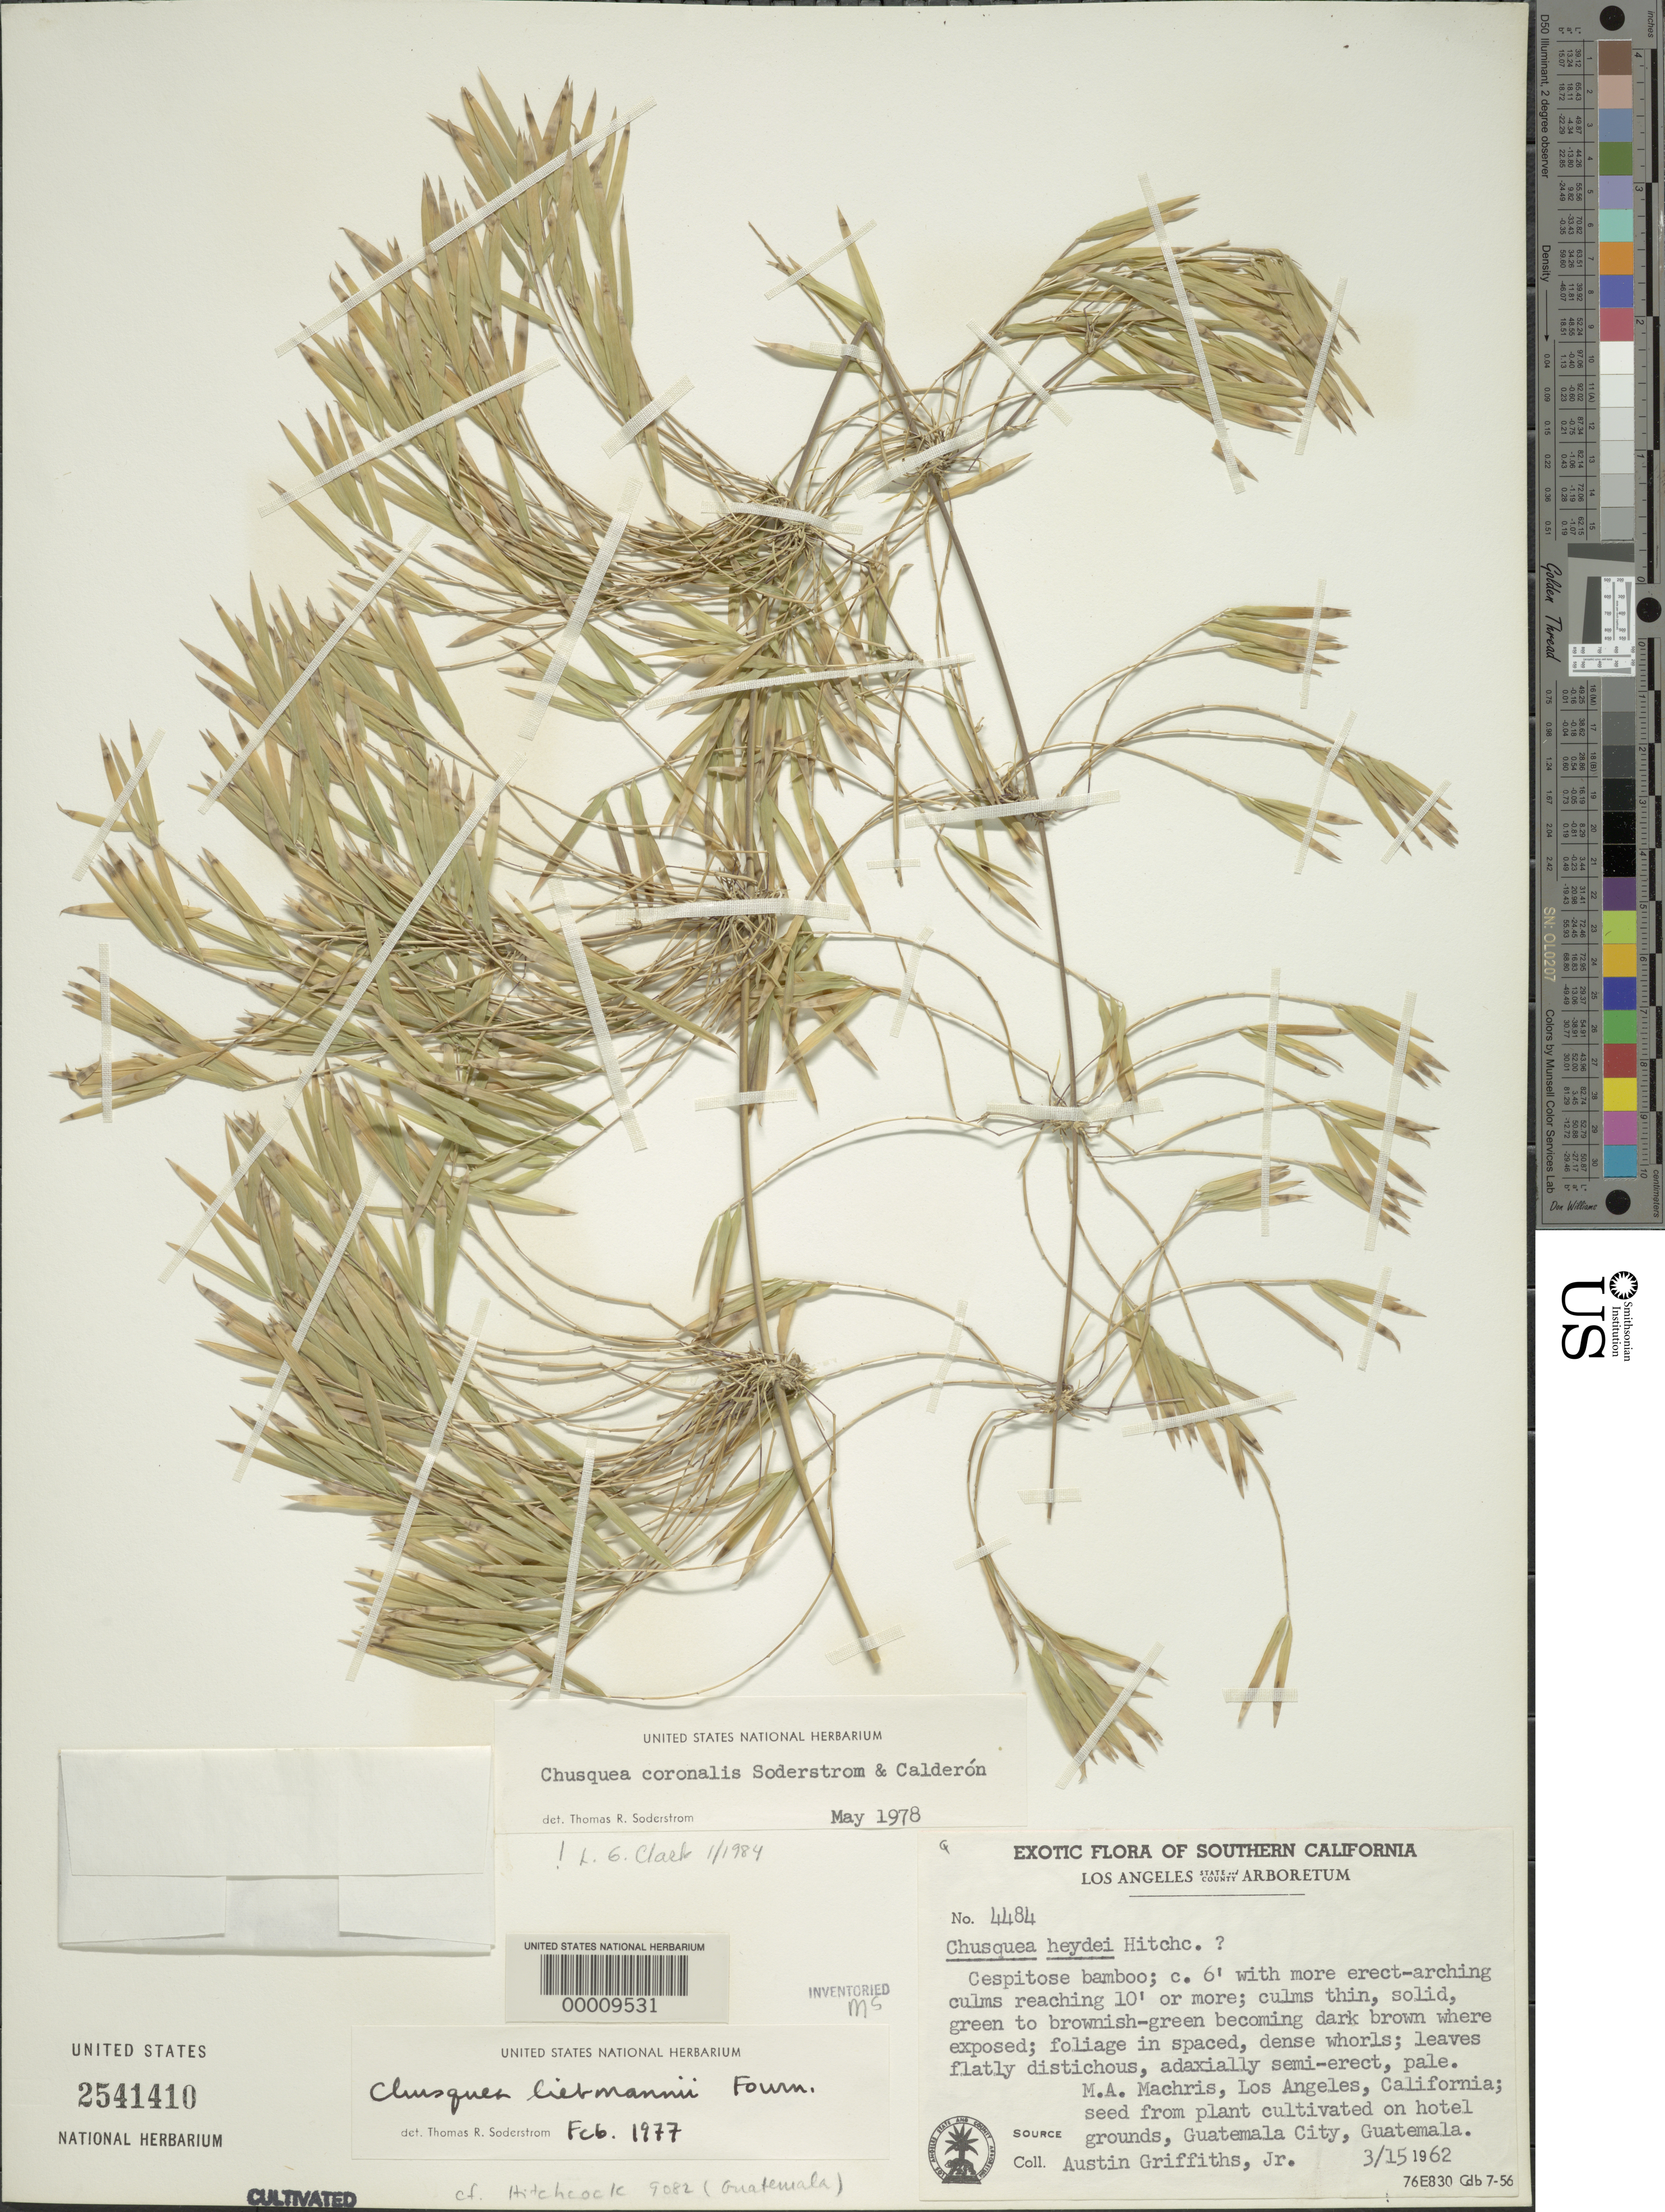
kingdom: Plantae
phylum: Tracheophyta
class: Liliopsida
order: Poales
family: Poaceae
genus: Chusquea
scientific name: Chusquea coronalis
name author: Soderstr. & C. E. Calderón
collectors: A. Griffiths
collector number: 4484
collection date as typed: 15 Mar 1962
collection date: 1962-03-15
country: United States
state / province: California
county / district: Los Angeles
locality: Los angeles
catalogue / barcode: US 2541410